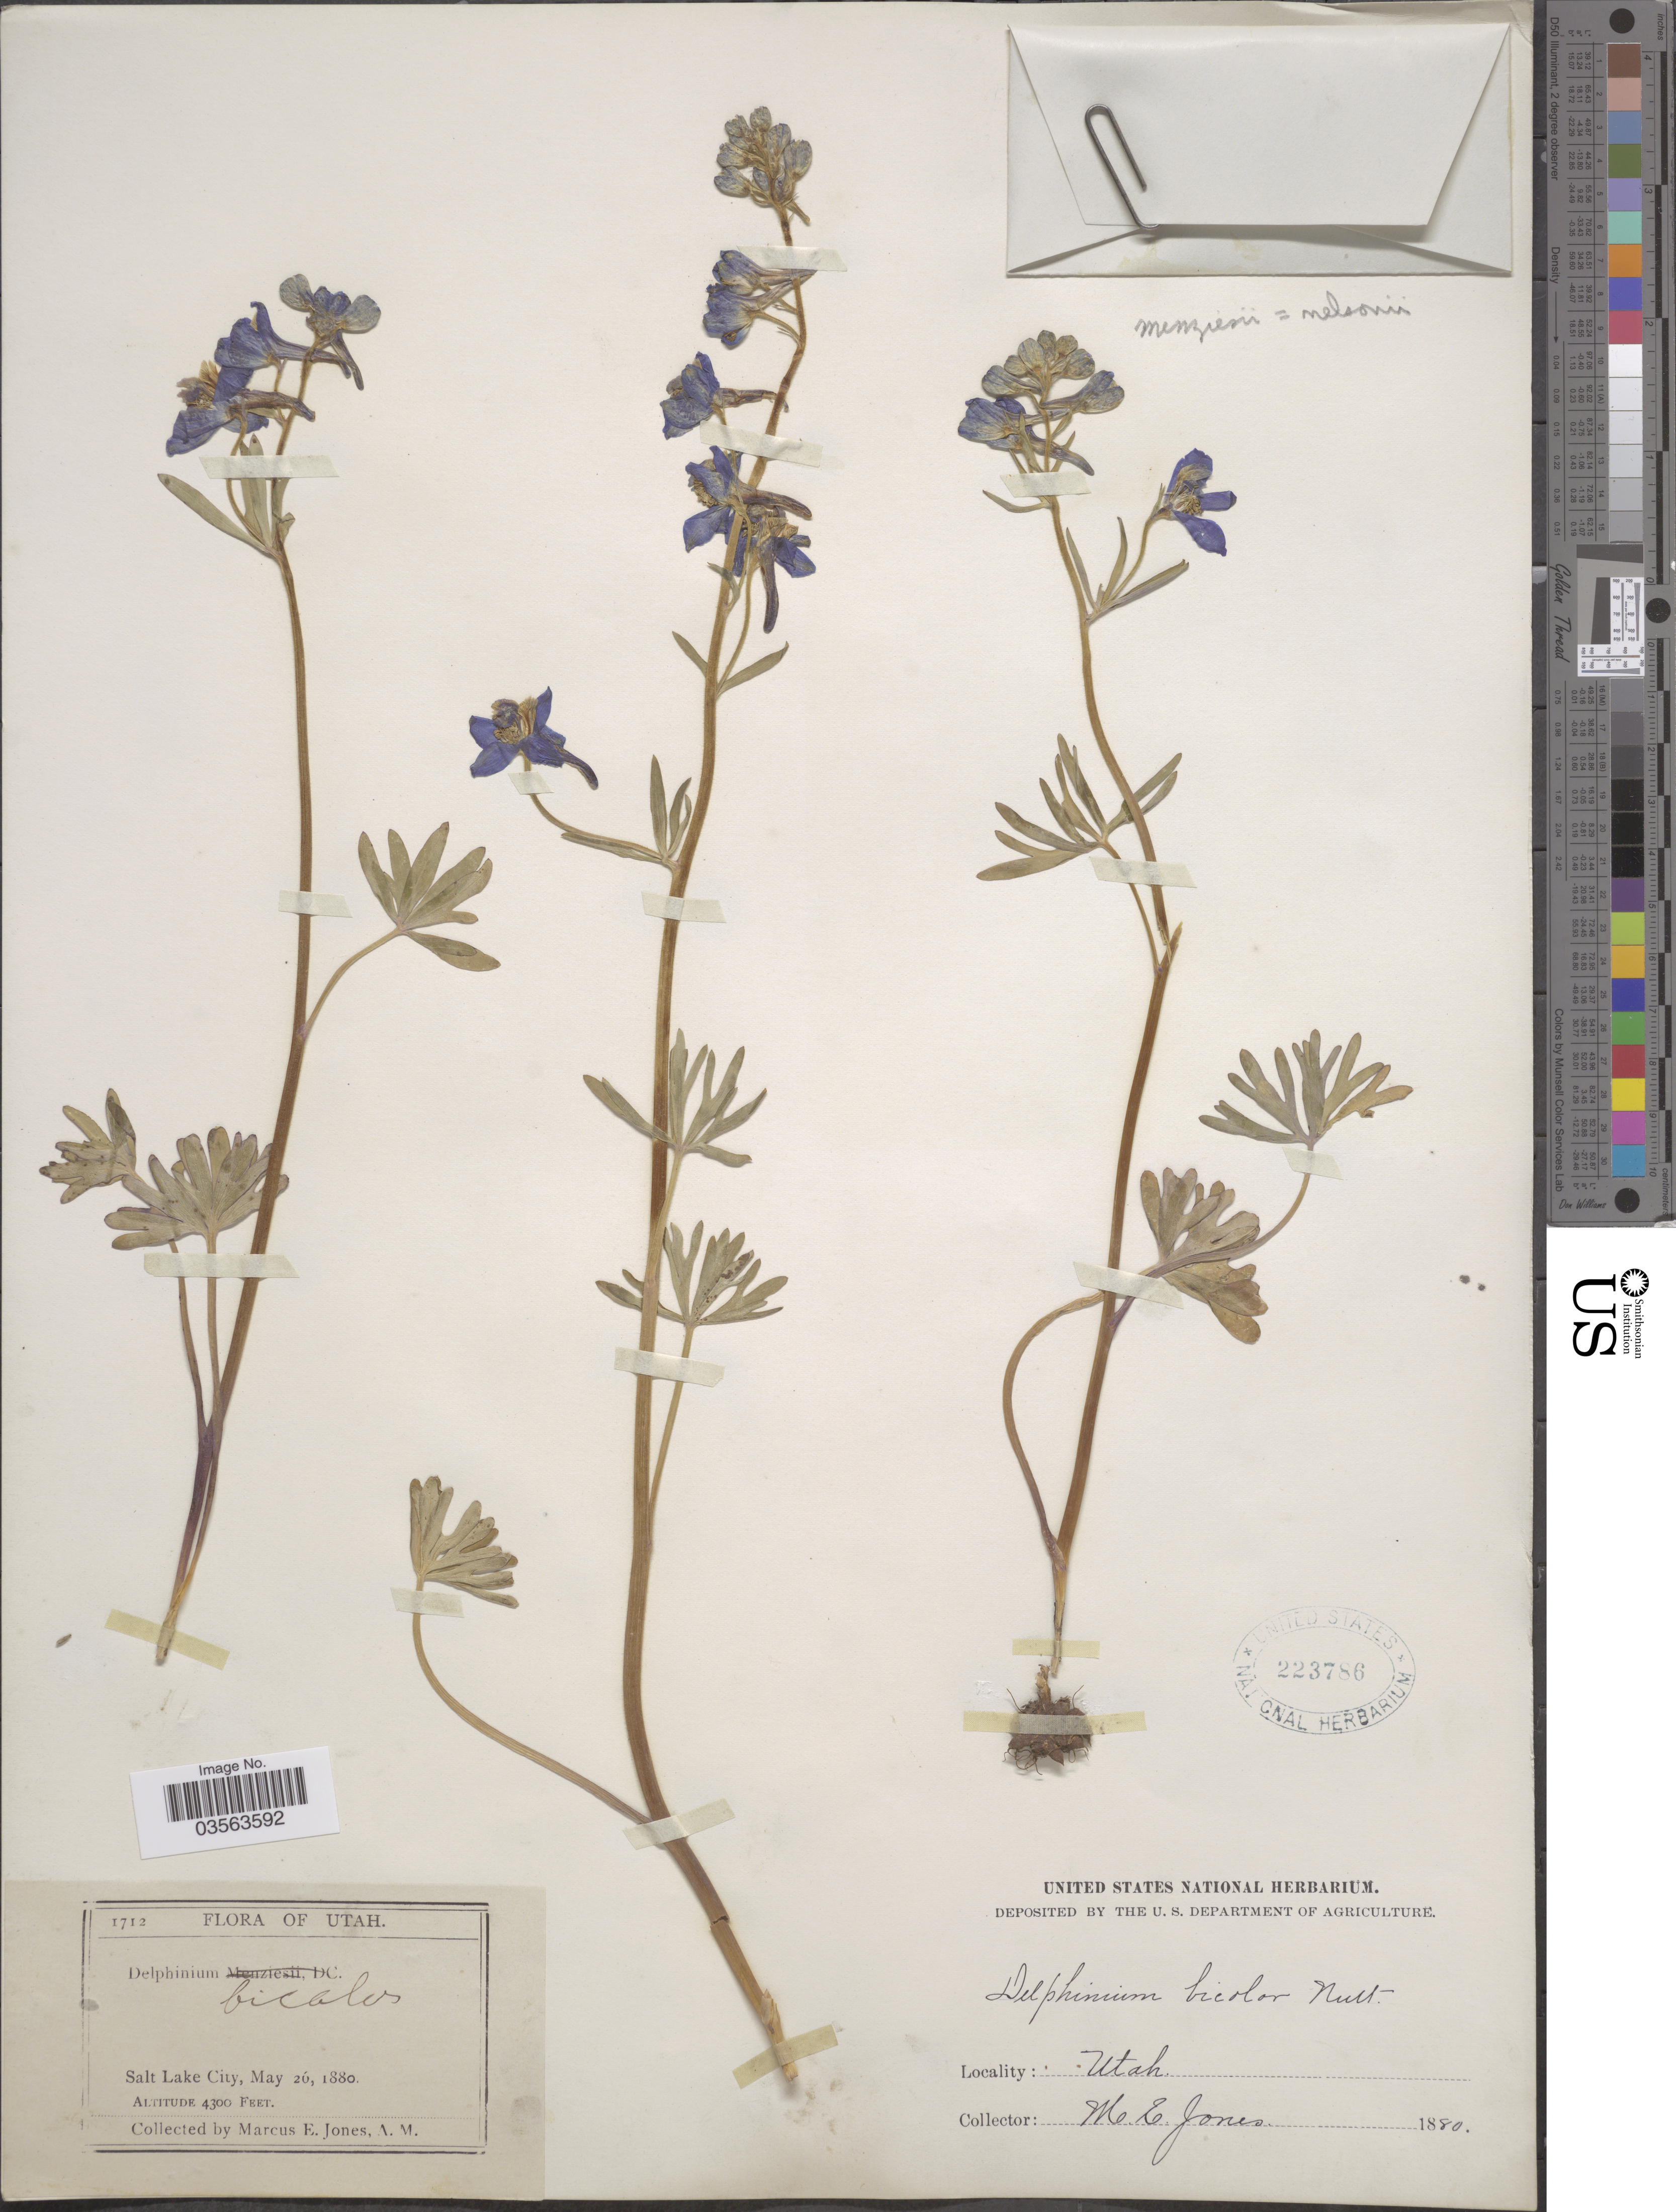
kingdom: Plantae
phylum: Tracheophyta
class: Magnoliopsida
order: Ranunculales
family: Ranunculaceae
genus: Delphinium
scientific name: Delphinium nelsonii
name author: Greene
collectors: M. E. Jones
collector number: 1712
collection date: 1880-05-26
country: United States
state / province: Utah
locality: Salt Lake City.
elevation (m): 1311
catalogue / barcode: US 223786